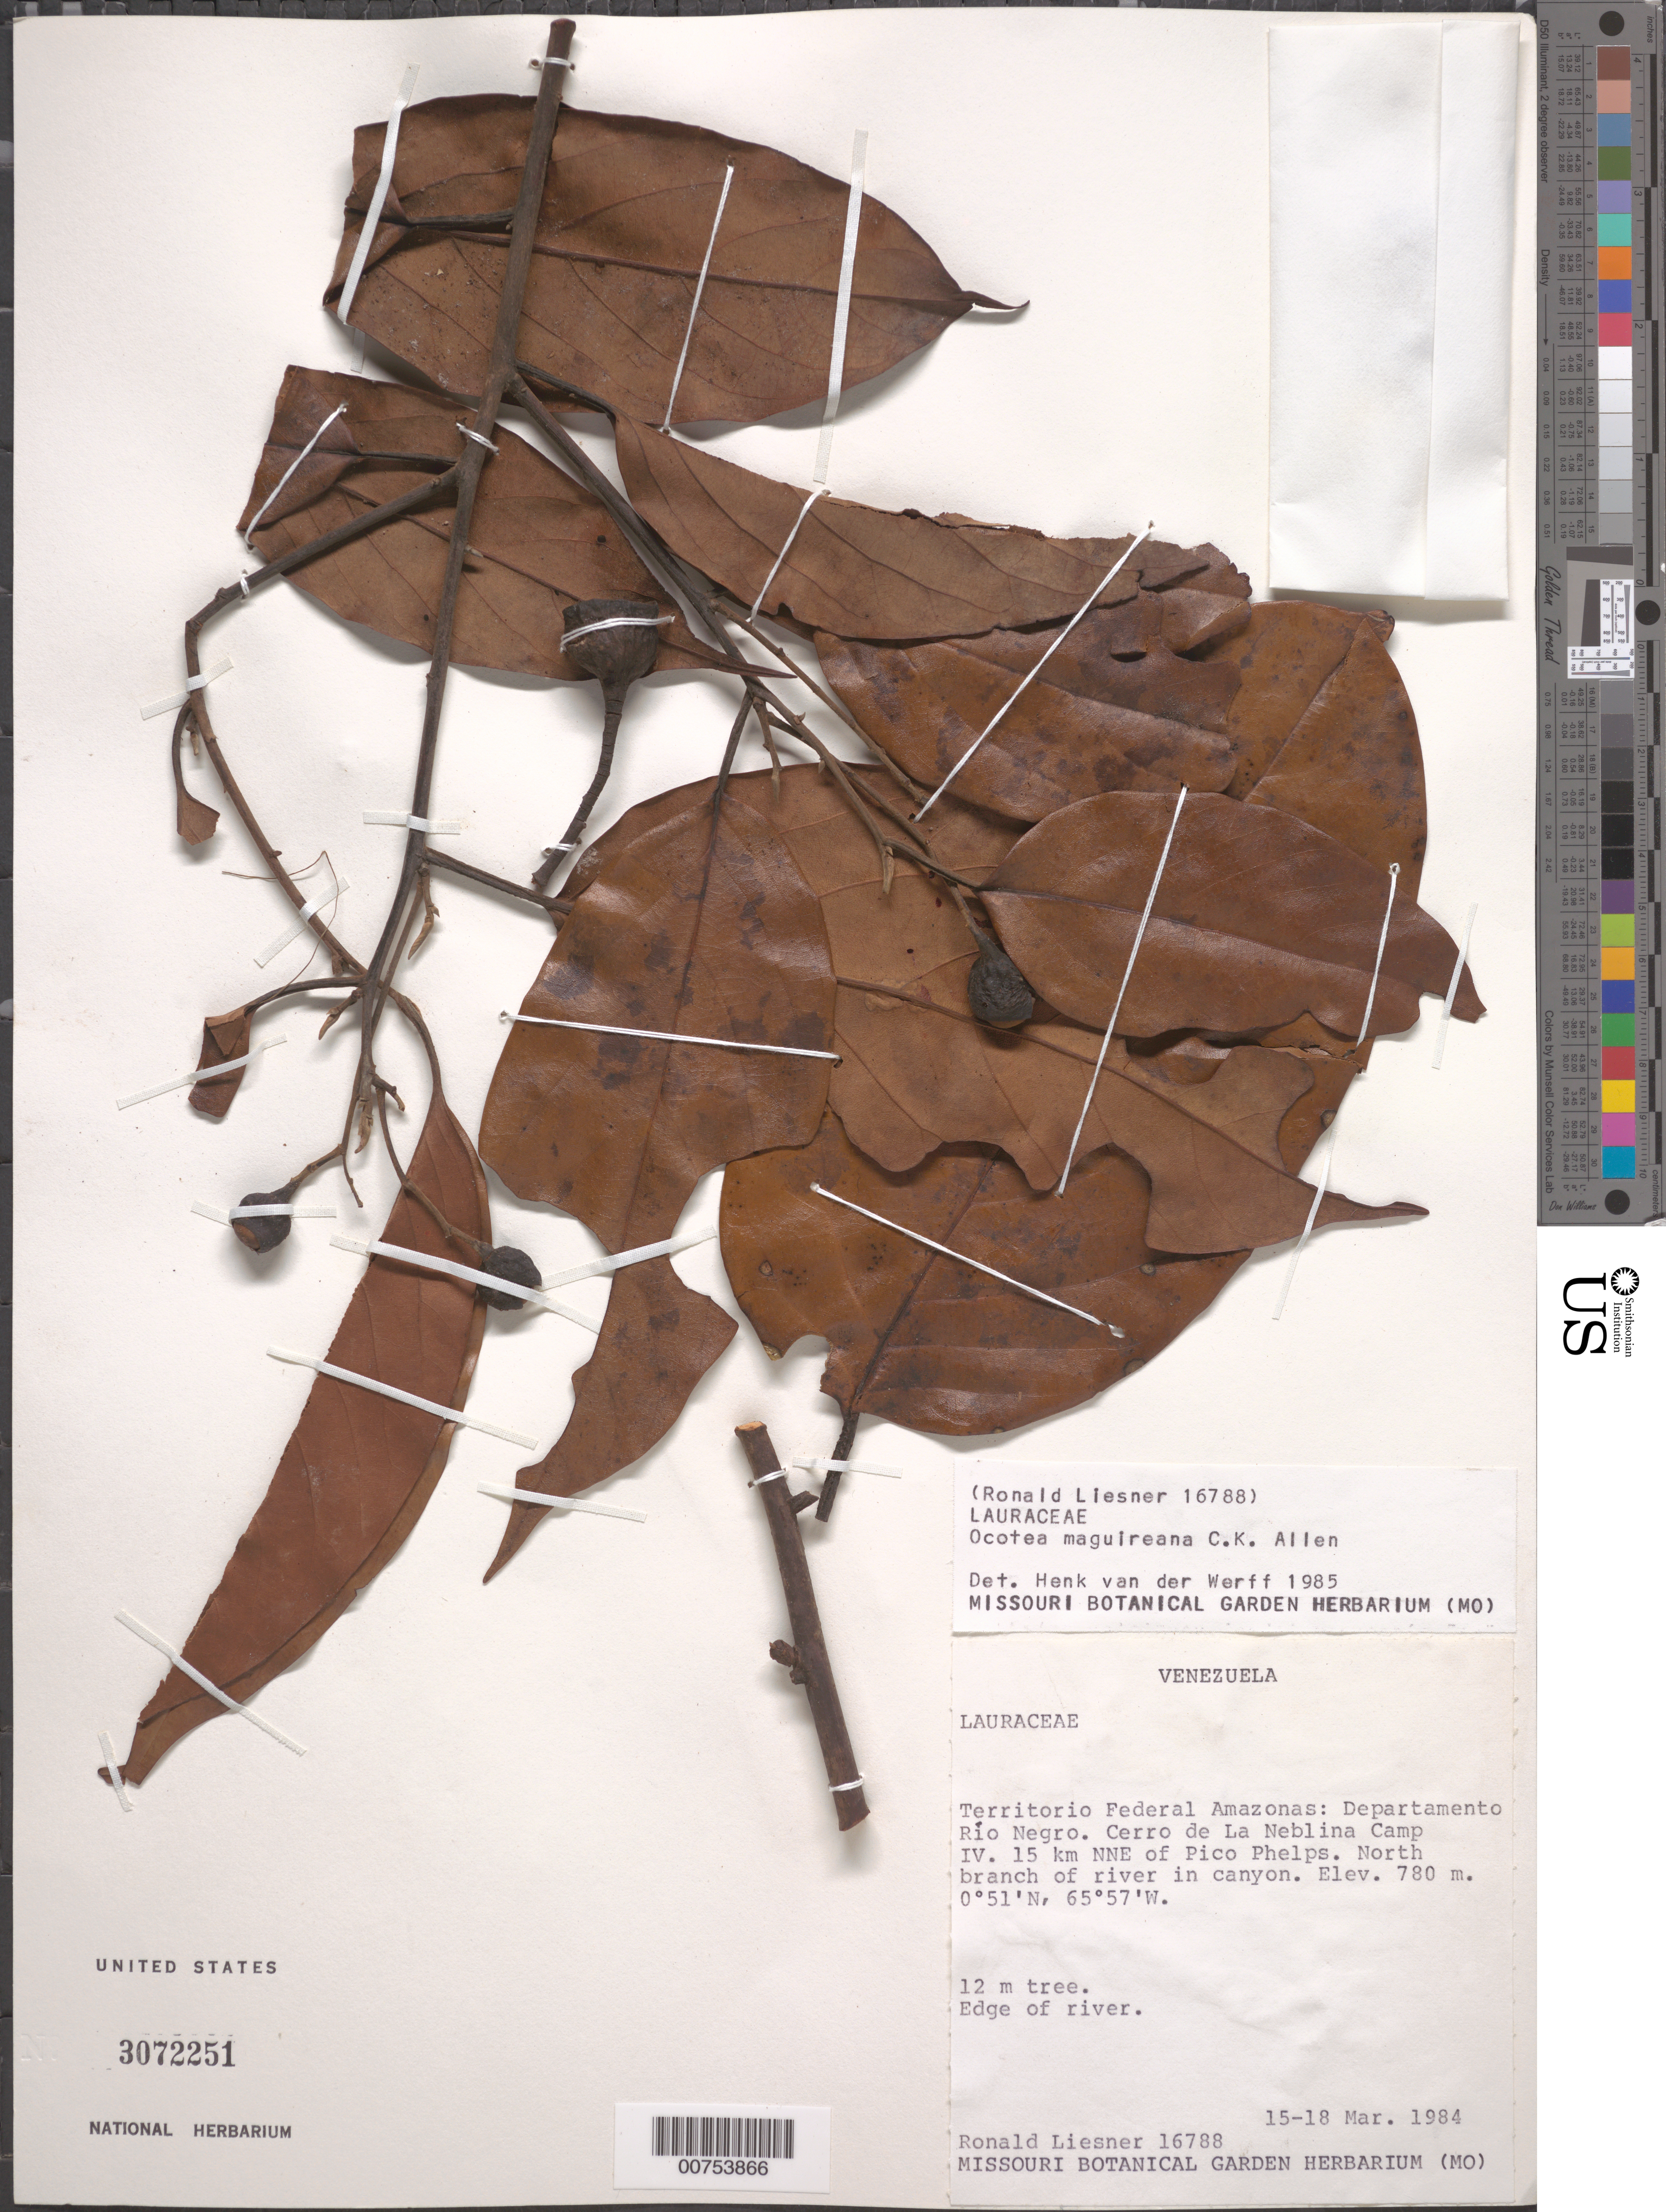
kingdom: Plantae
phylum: Tracheophyta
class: Magnoliopsida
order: Laurales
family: Lauraceae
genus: Ocotea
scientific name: Ocotea maguireana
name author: C.K. Allen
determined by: van der Werff, H., (MO), Missouri Botanical Garden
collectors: R. L. Liesner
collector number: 16788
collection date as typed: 15-Mar-84 to 18-Mar-84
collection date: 1984-03-15/1984-03-18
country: Venezuela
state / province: Amazonas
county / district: Río Negro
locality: Cerro de La Neblina Camp IV, 15 km NNE of Pico Phelps; north branch of river in canyon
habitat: Along river in canyon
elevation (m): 780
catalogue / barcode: US 3072251